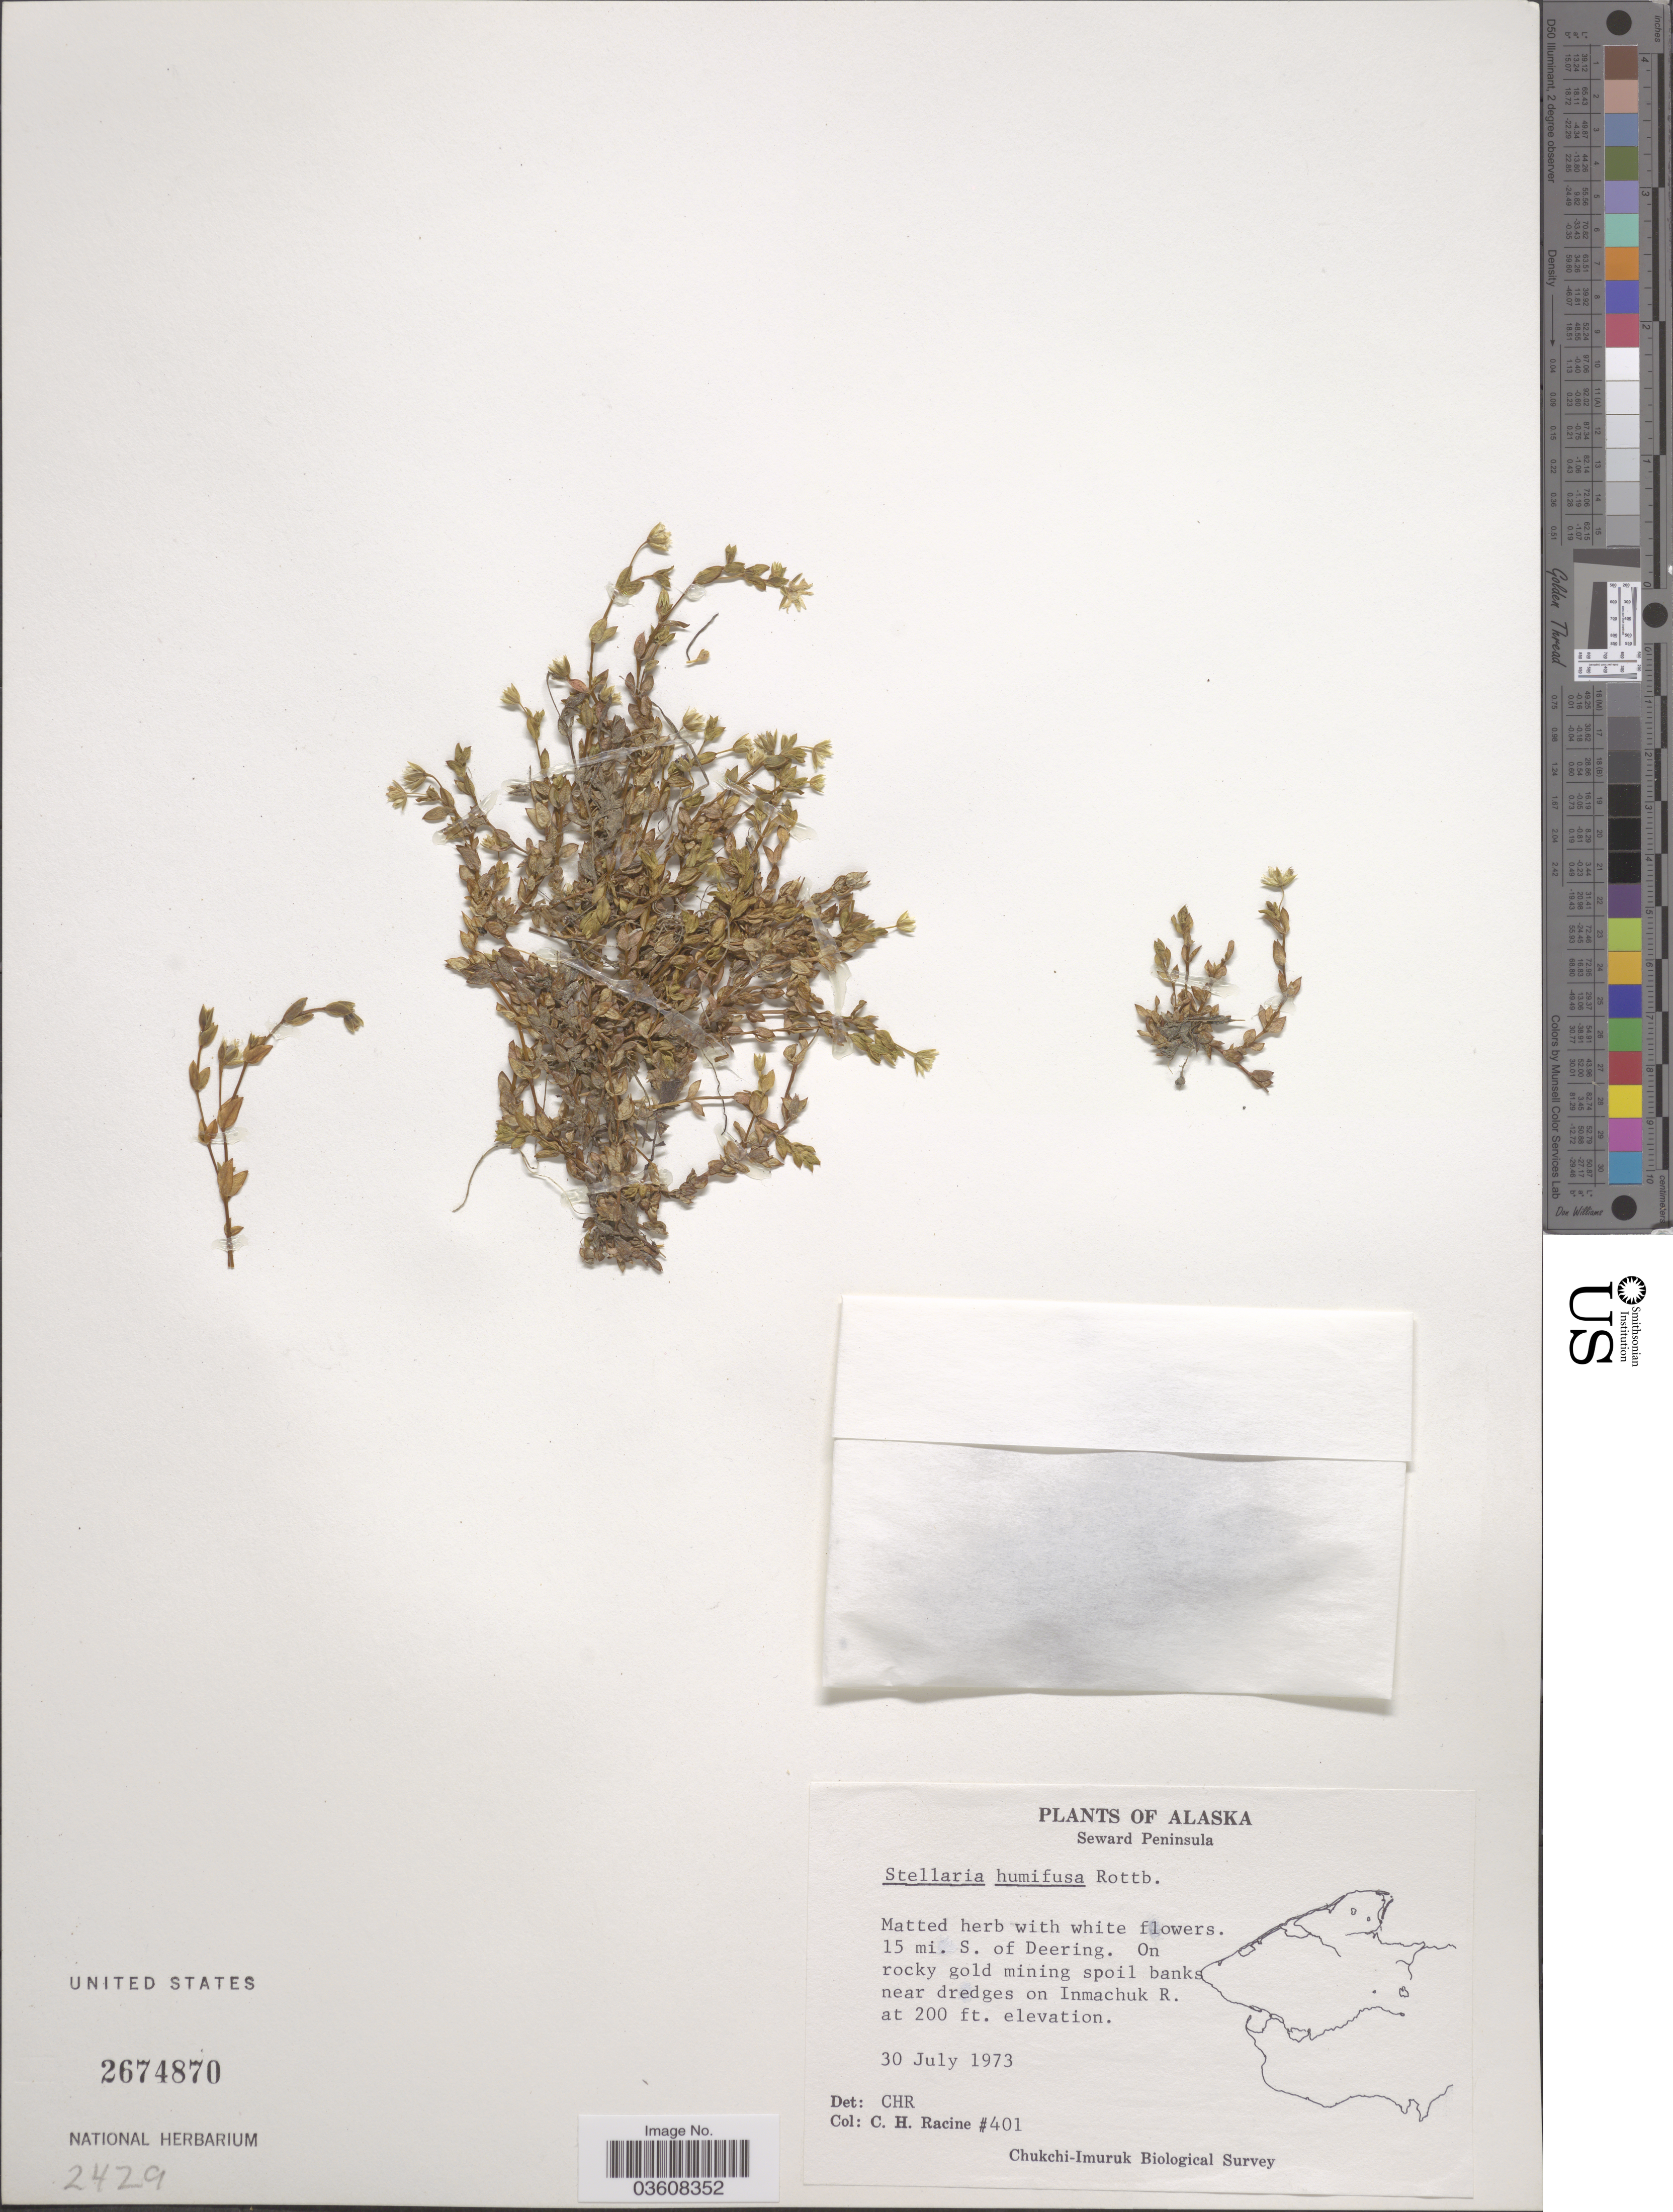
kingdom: Plantae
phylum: Tracheophyta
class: Magnoliopsida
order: Caryophyllales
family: Caryophyllaceae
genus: Stellaria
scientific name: Stellaria humifusa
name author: Rottb.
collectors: C. Racine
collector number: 401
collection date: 1973-07-30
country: United States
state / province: Alaska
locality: Seward Peninsula. 15 mi. S. of Deering. On rocky gold mining spoil banks near dredges on Inmachuk R.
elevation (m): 61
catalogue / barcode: US 2674870